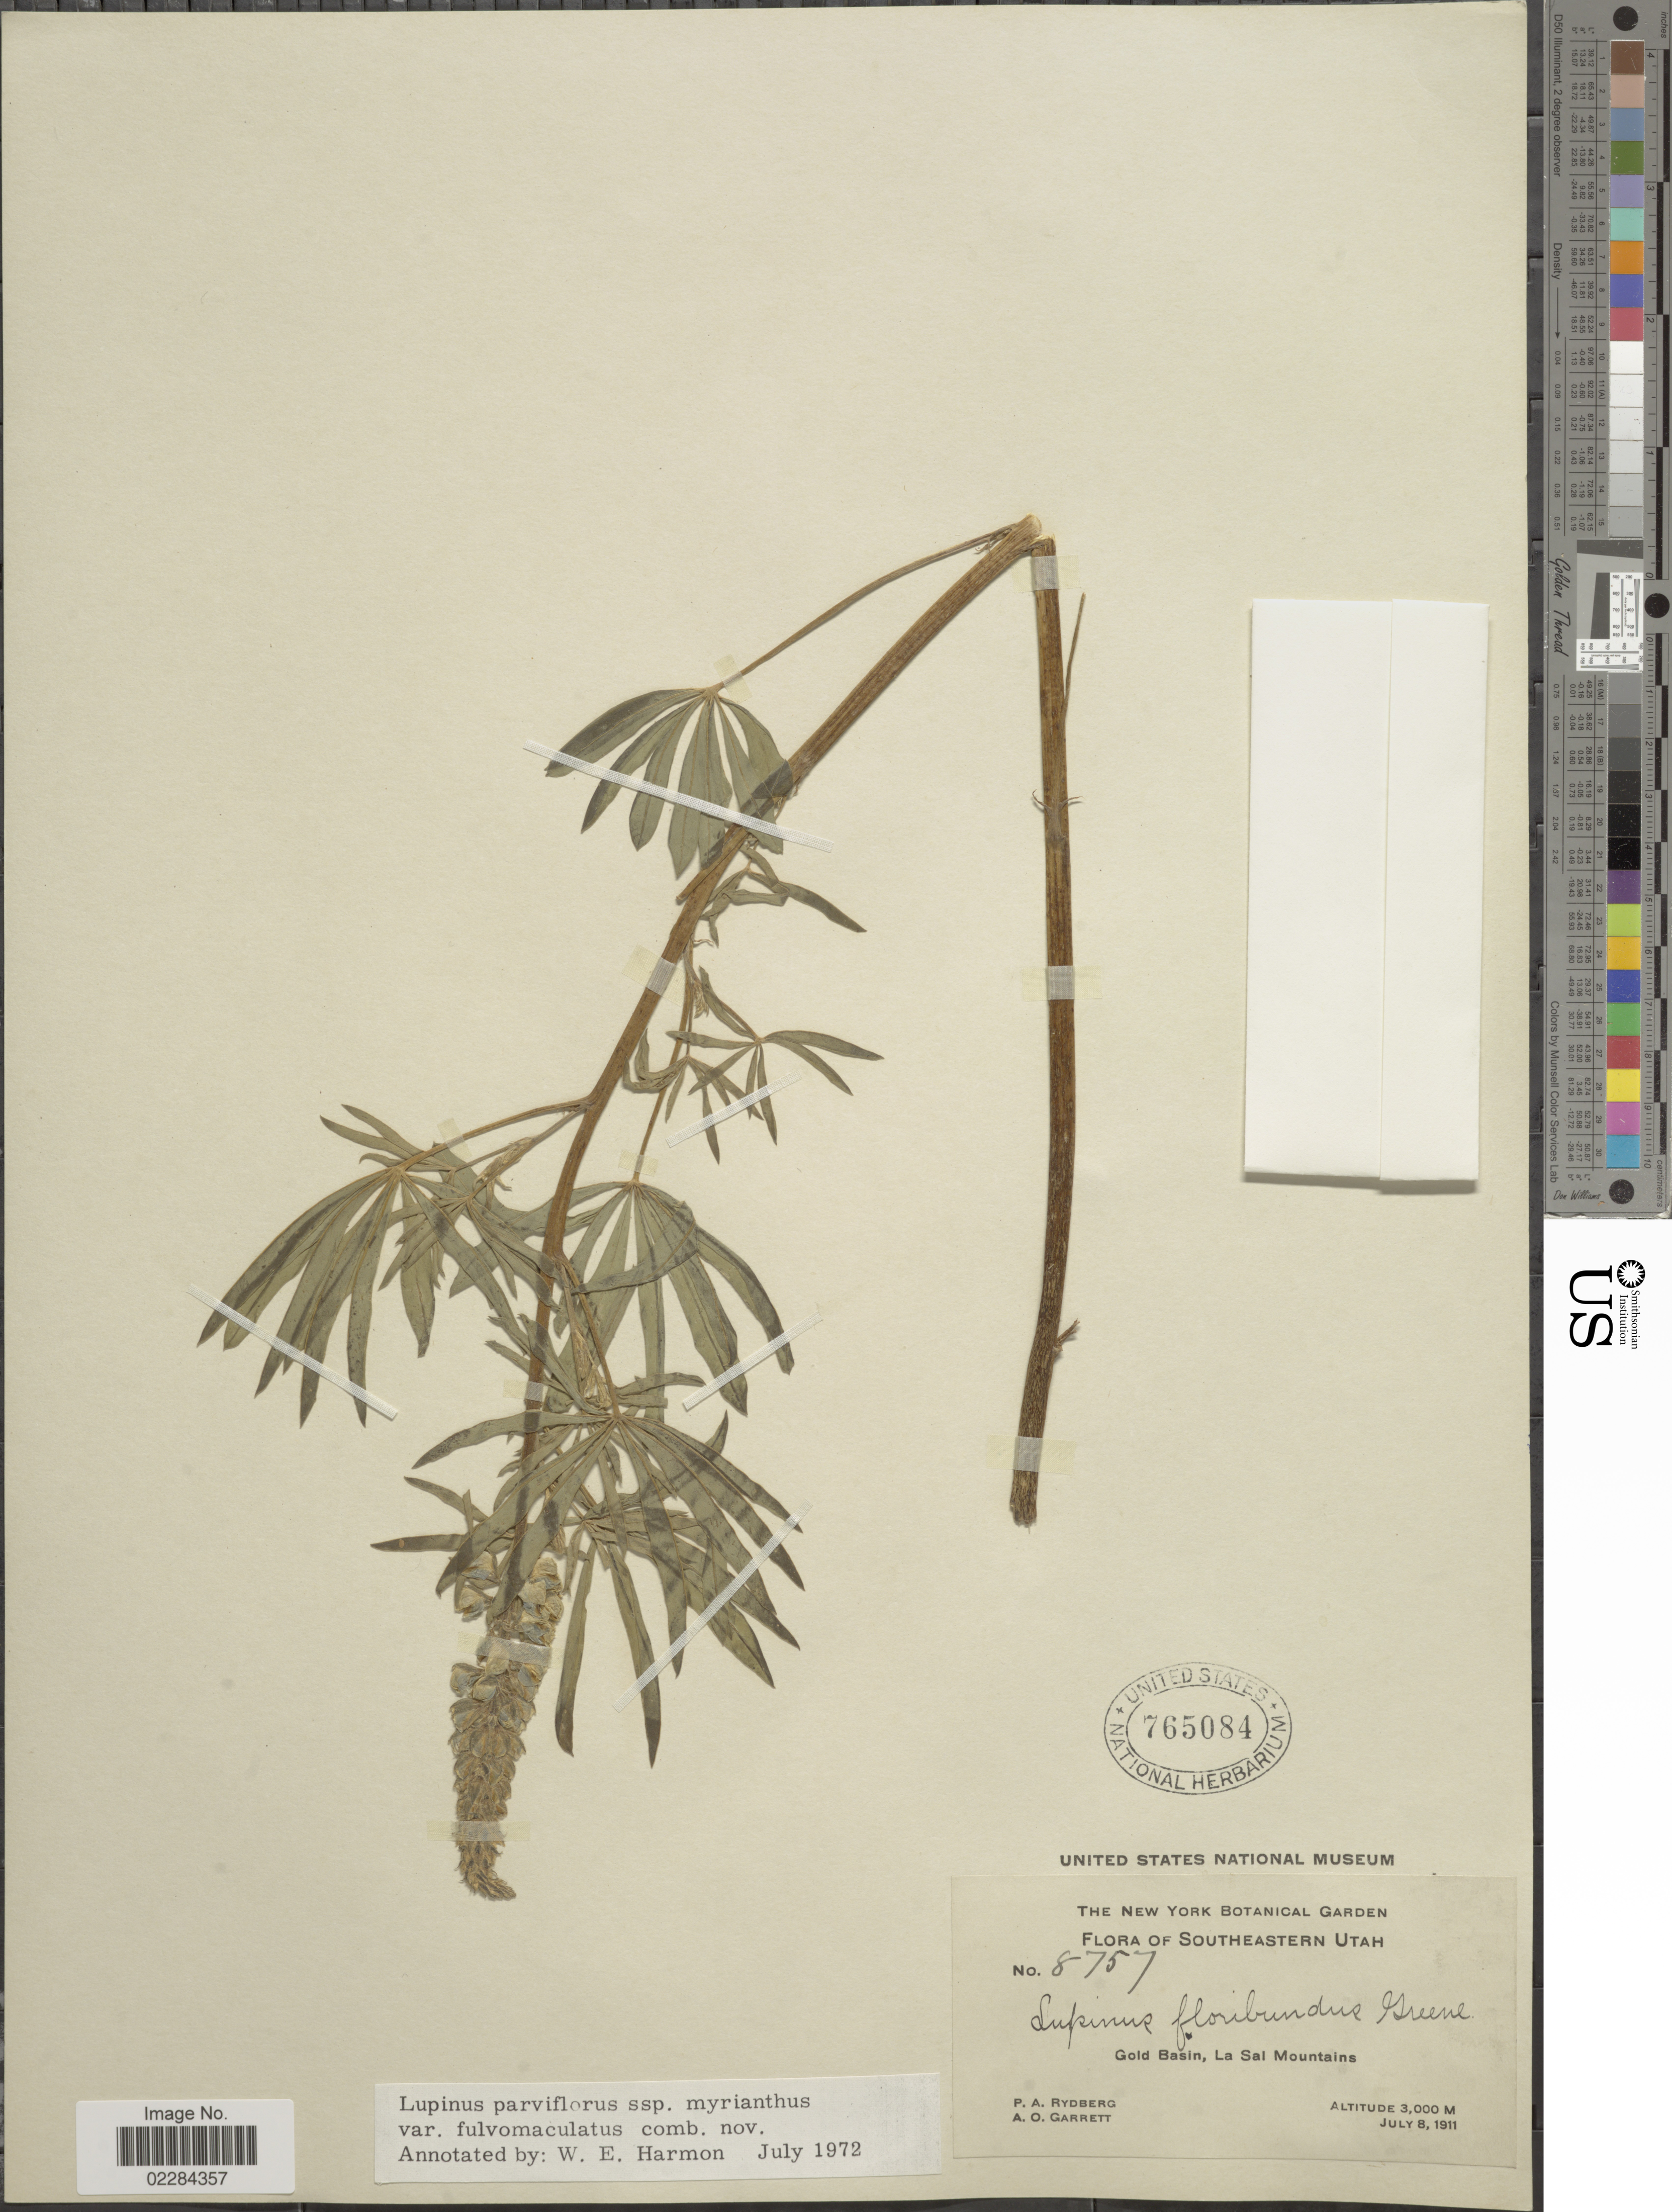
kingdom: Plantae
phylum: Tracheophyta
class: Magnoliopsida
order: Fabales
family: Fabaceae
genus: Lupinus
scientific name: Lupinus argenteus var. myrianthus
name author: (Greene) Isley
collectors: P. A. Rydberg & A. O. Garrett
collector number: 8757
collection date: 1911-07-08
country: United States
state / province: Utah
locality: Southeastern Utah. Gold Basin, La Sal Mountains.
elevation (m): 3000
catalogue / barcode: US 765084